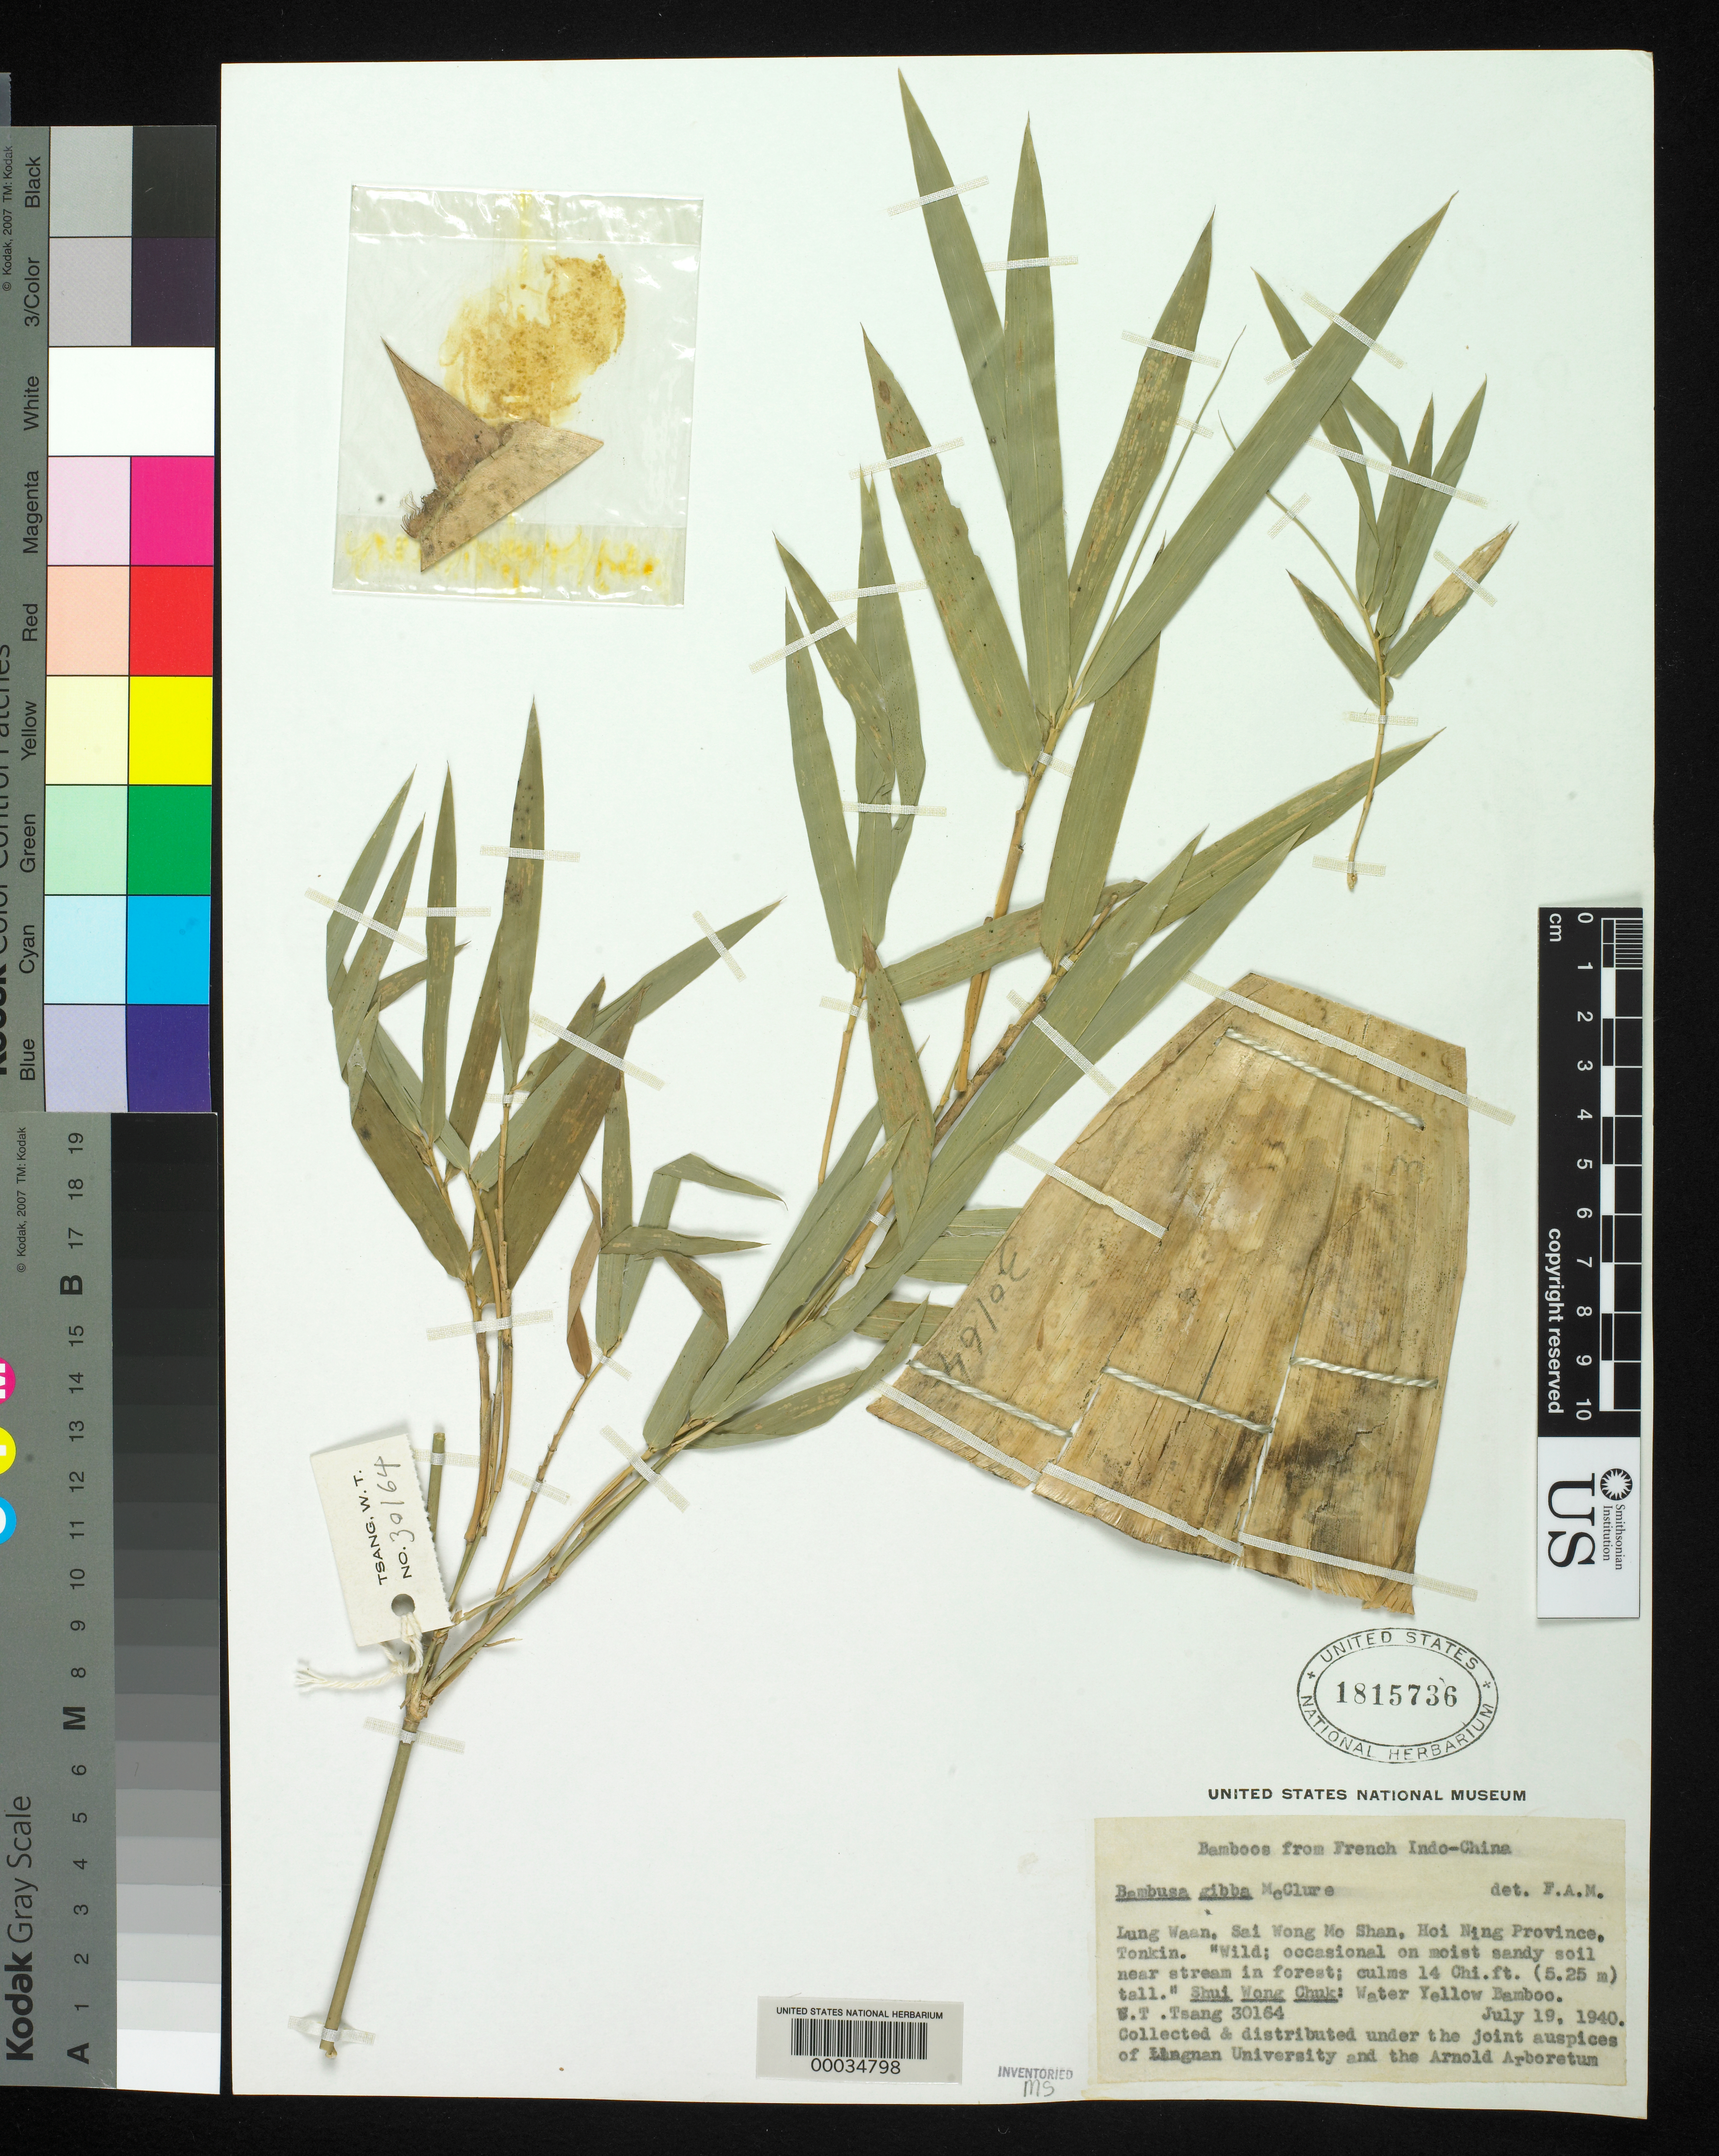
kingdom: Plantae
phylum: Tracheophyta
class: Liliopsida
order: Poales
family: Poaceae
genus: Bambusa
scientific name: Bambusa gibba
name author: McClure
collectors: W. T. Tsang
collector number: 30164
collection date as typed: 19 Jul 1940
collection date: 1940-07-19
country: Vietnam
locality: Lung waan, sai wong mo shan, hoi ning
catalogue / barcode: US 1815736